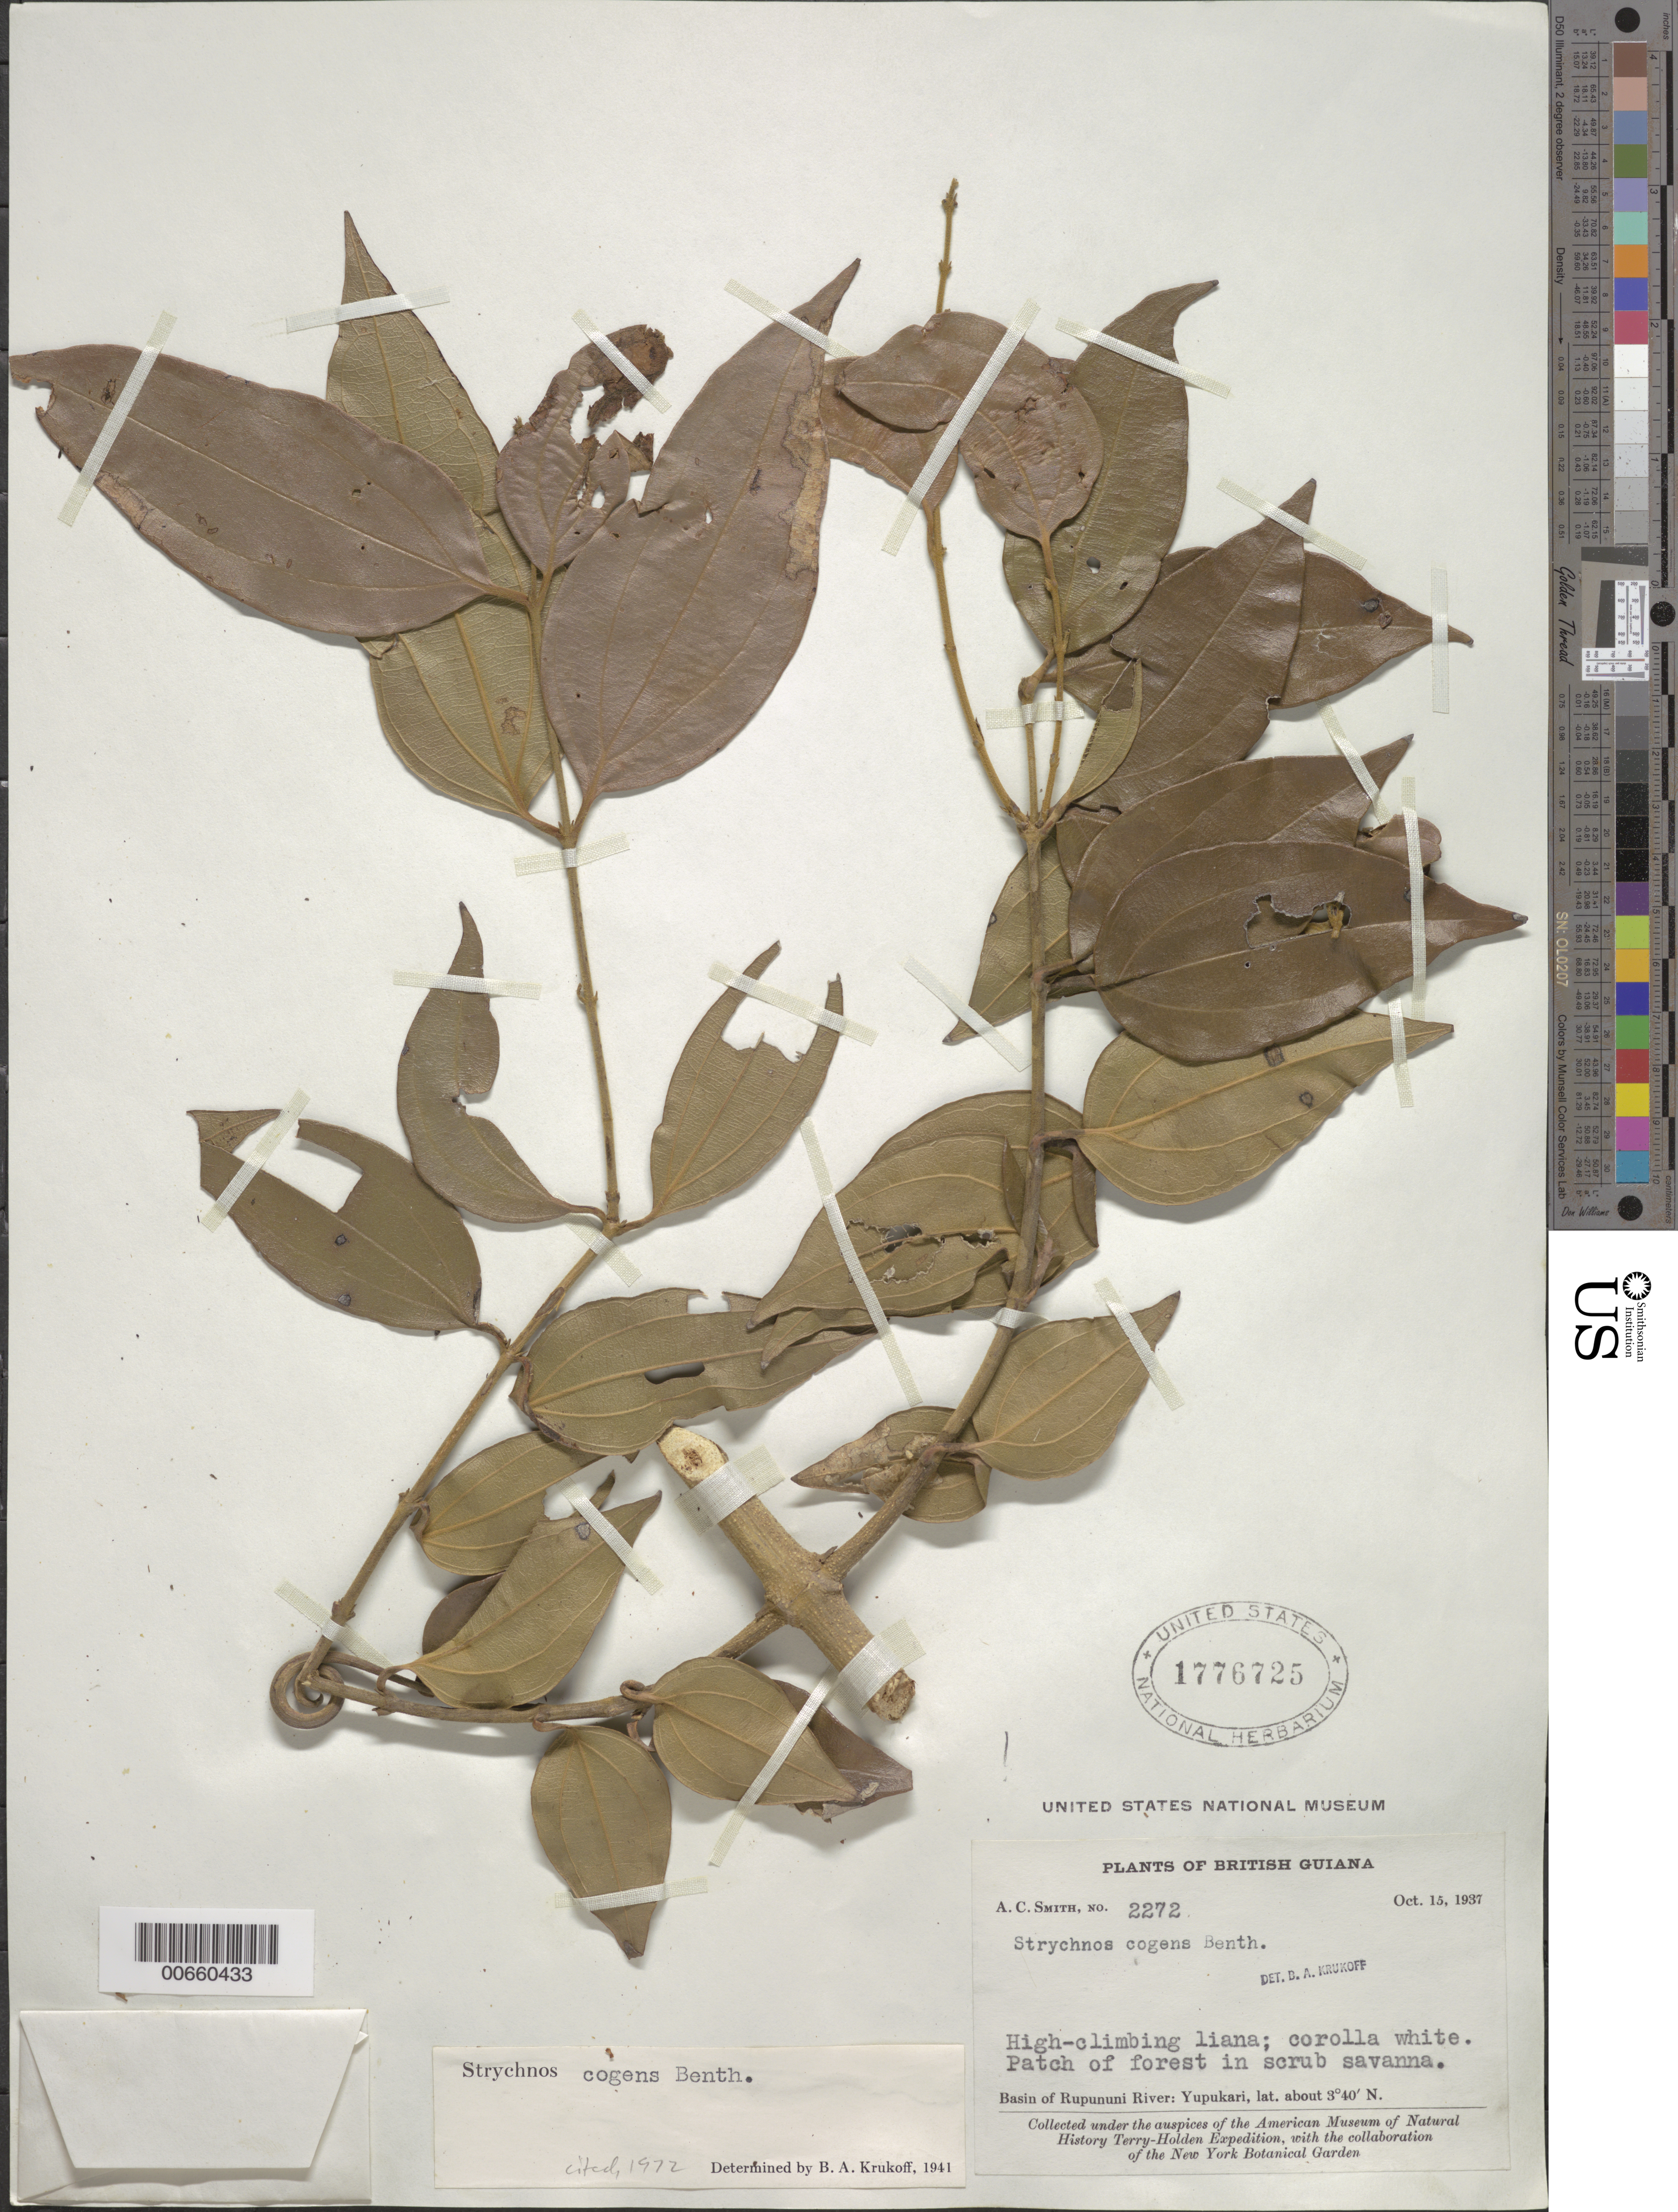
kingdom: Plantae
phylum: Tracheophyta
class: Magnoliopsida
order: Gentianales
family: Loganiaceae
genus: Strychnos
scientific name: Strychnos cogens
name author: Benth.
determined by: Krukoff, B. A.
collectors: A. C. Smith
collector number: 2272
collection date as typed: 15-Oct-37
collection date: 1937-10-15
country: Guyana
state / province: U. Takutu-U. Essequibo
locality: Yupukari, Rupununi River basin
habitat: Forest in scrub savanna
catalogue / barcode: US 1776725